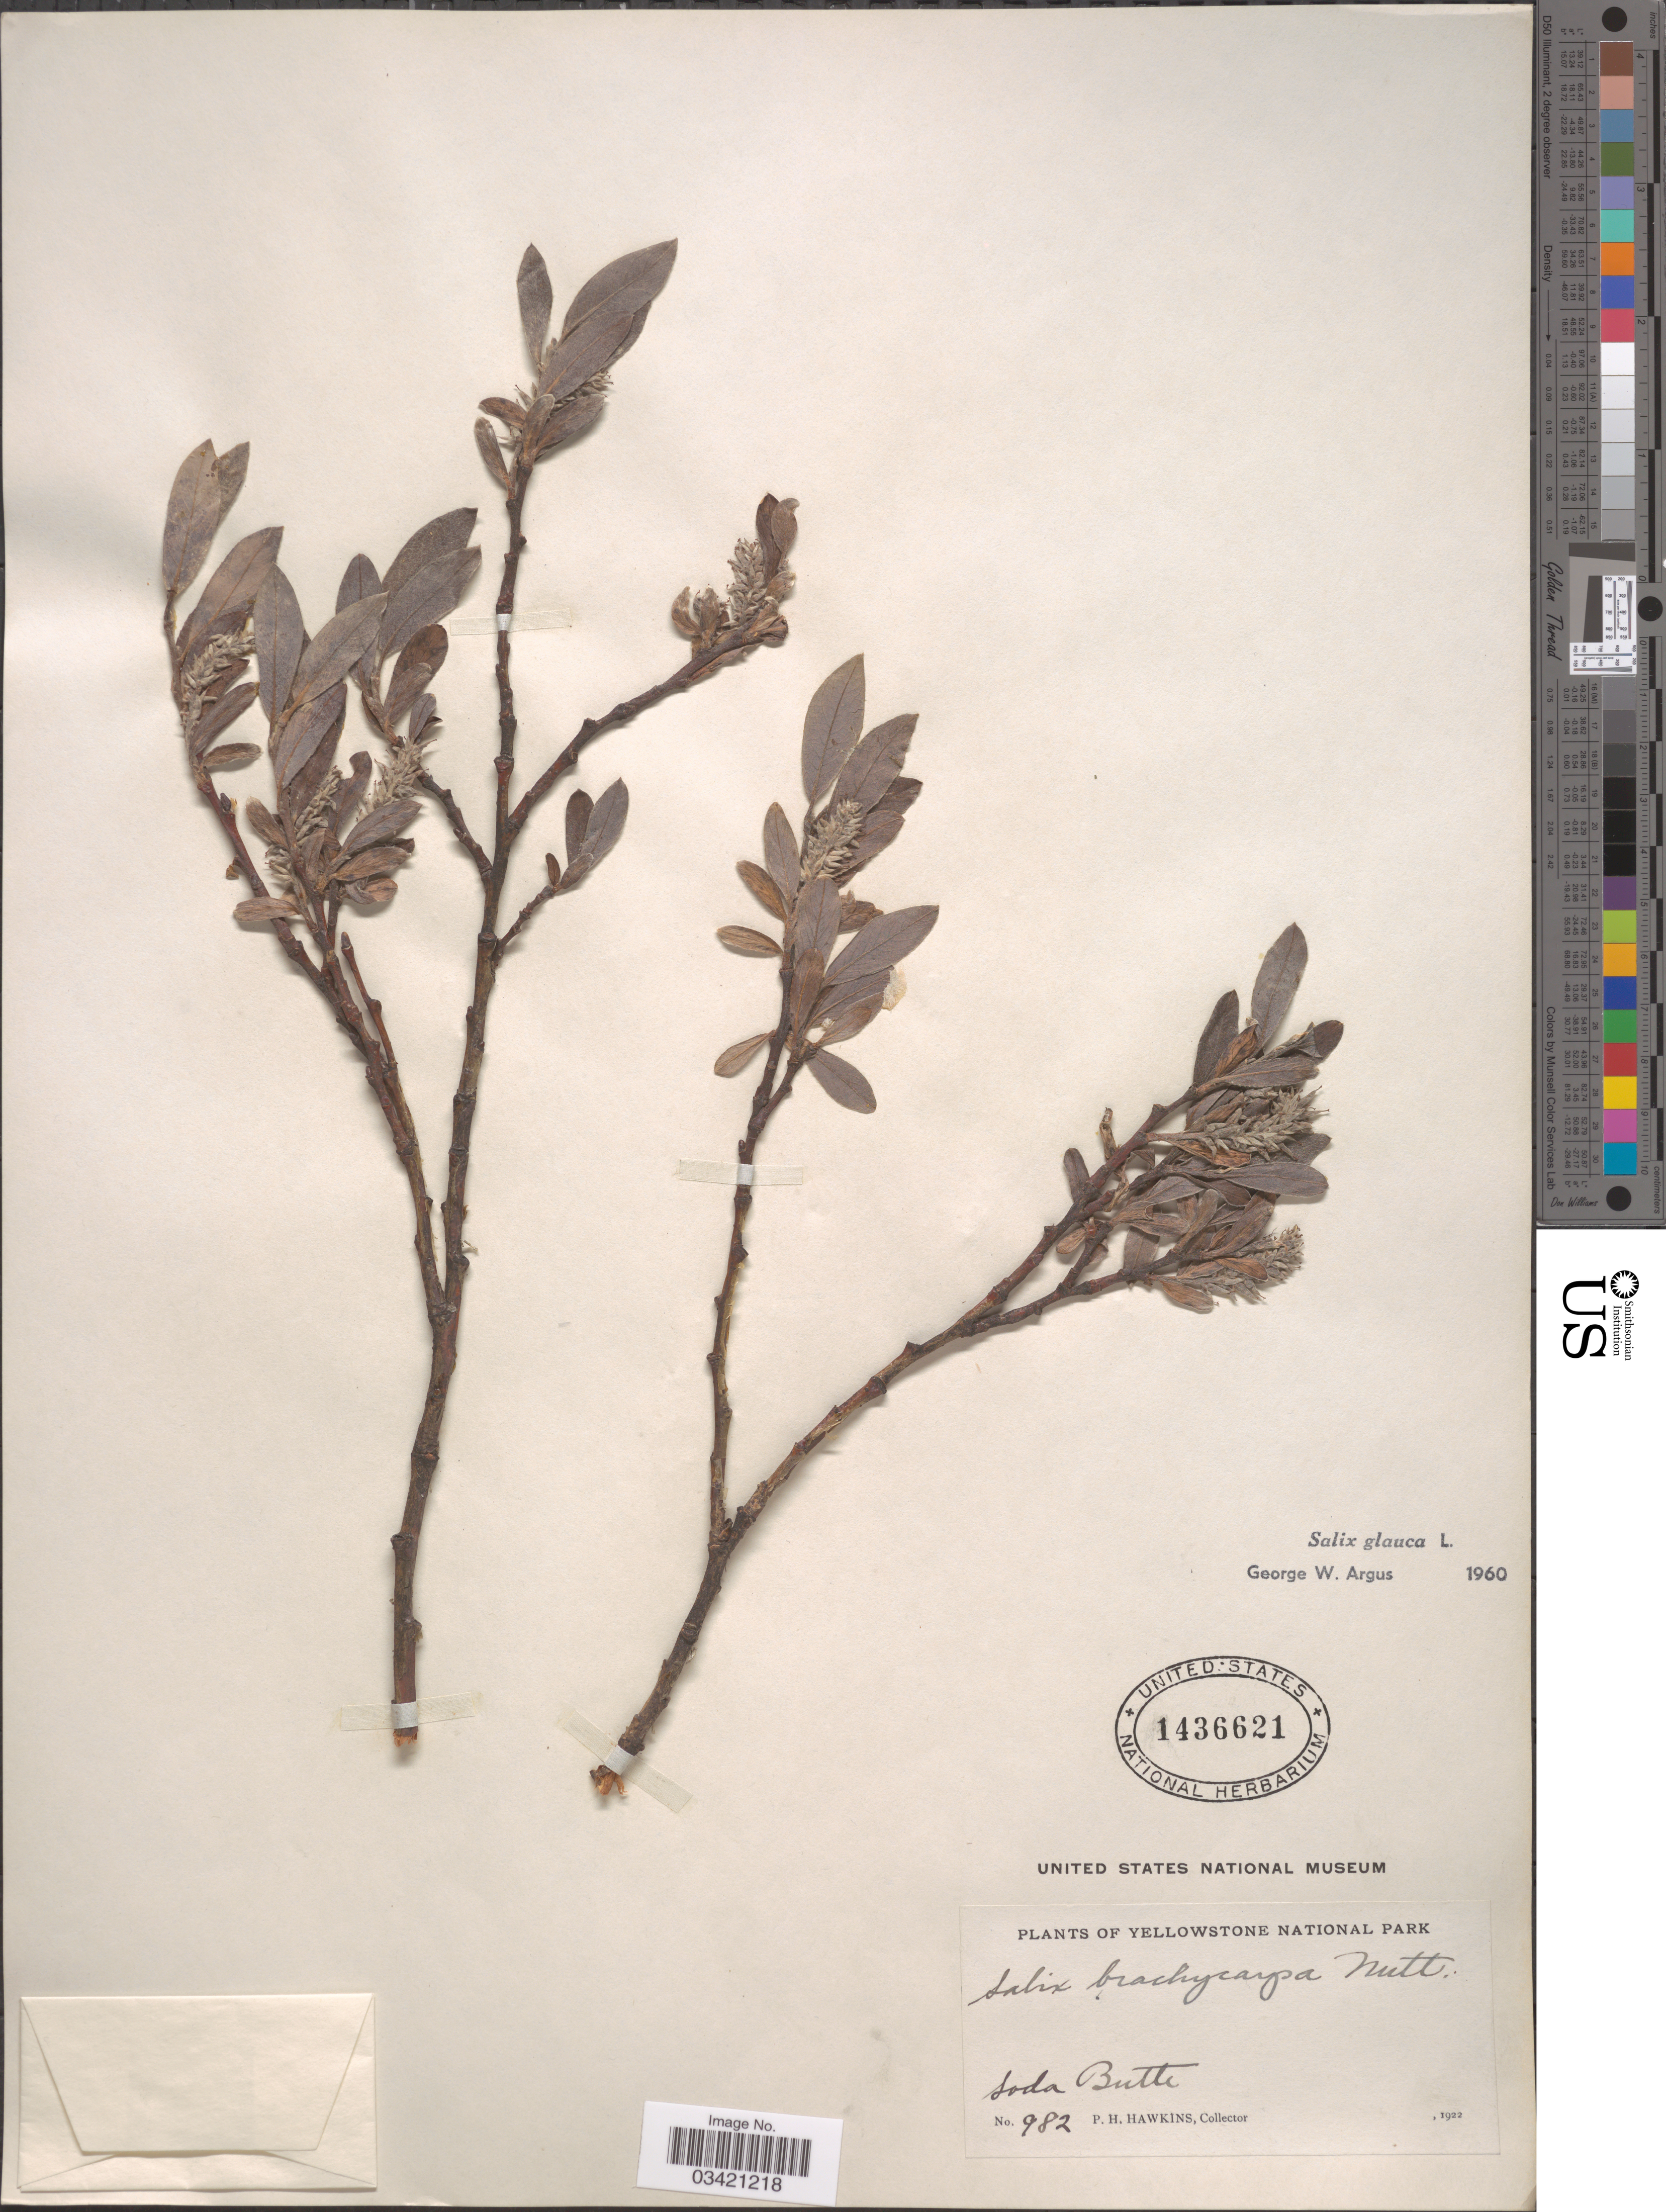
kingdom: Plantae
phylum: Tracheophyta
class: Magnoliopsida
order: Malpighiales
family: Salicaceae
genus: Salix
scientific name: Salix glauca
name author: L.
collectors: P. Hawkins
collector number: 982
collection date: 1922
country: United States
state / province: Wyoming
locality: Yellowstone National Park. Soda Butte.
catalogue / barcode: US 1436621